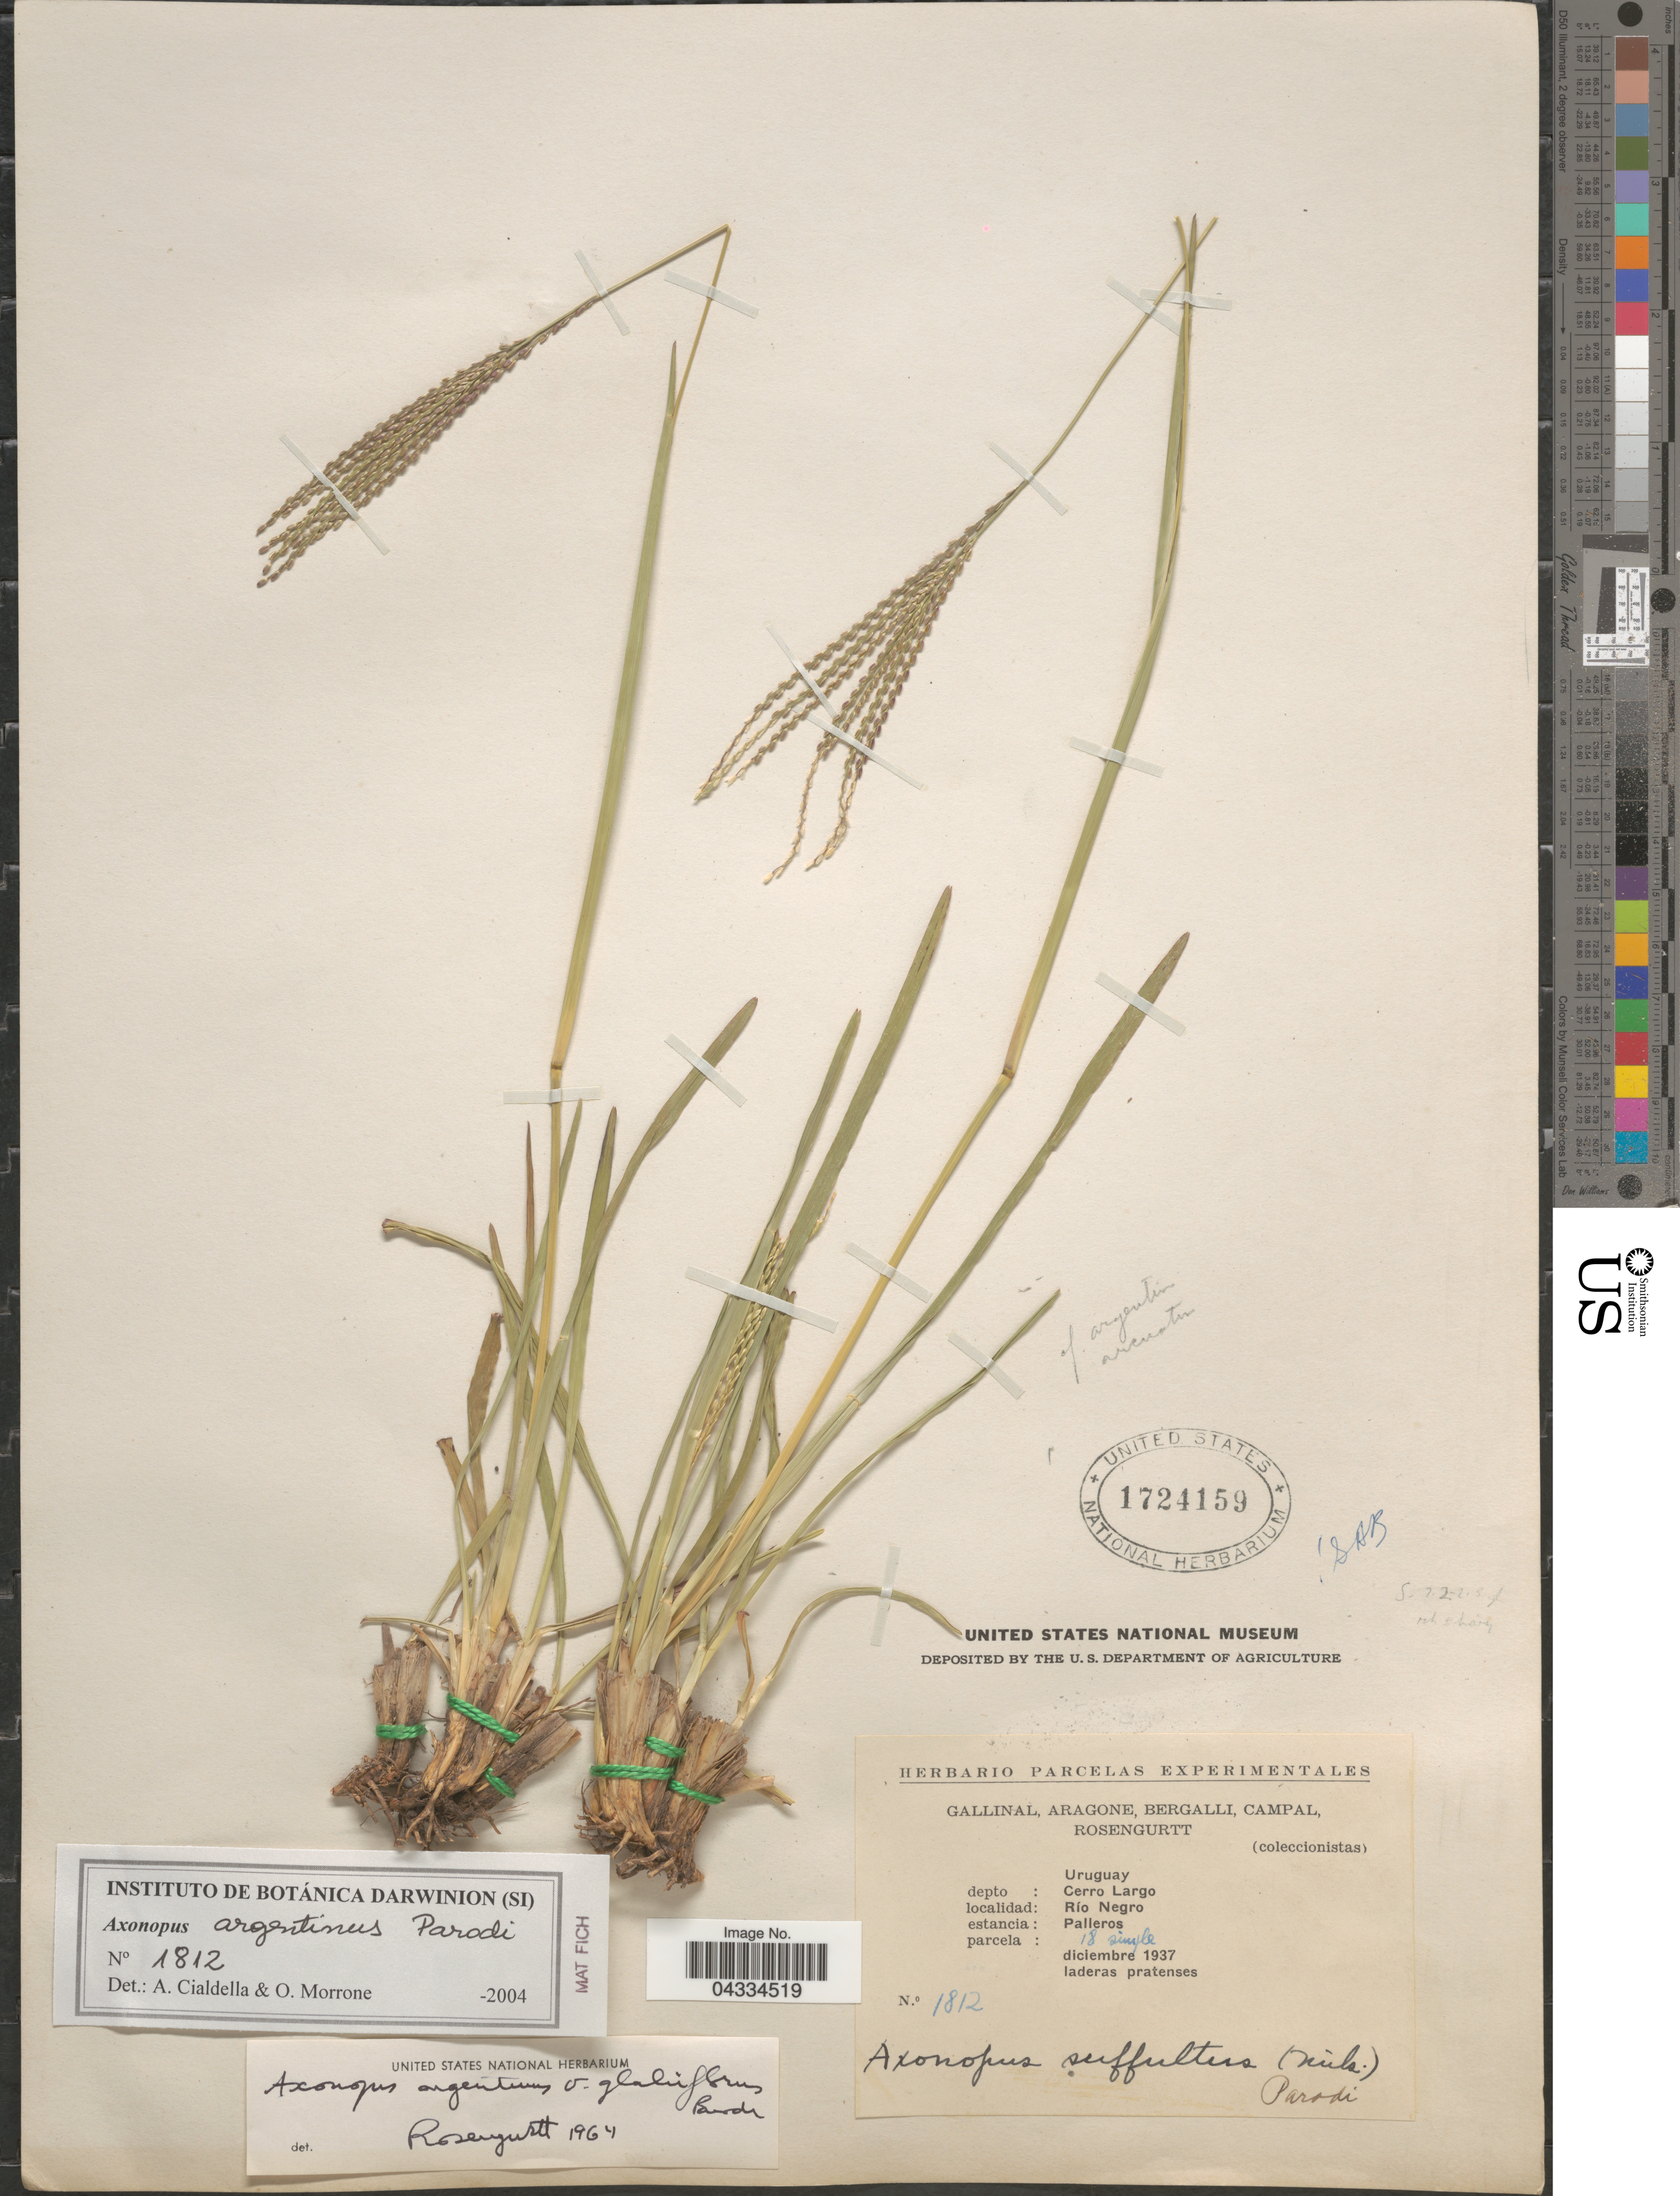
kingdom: Plantae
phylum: Tracheophyta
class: Liliopsida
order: Poales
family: Poaceae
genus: Axonopus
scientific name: Axonopus argentinus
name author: Parodi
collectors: -. Gallinal, -- Aragone, -- Bergalli, -- Campal & Rosengurtt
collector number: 1812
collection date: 1937-12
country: Uruguay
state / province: Cerro Largo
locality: Depto: Cerro Largo. Río Negro. Estancia: Palleros. Parcela: 18 simple.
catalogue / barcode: US 1724159